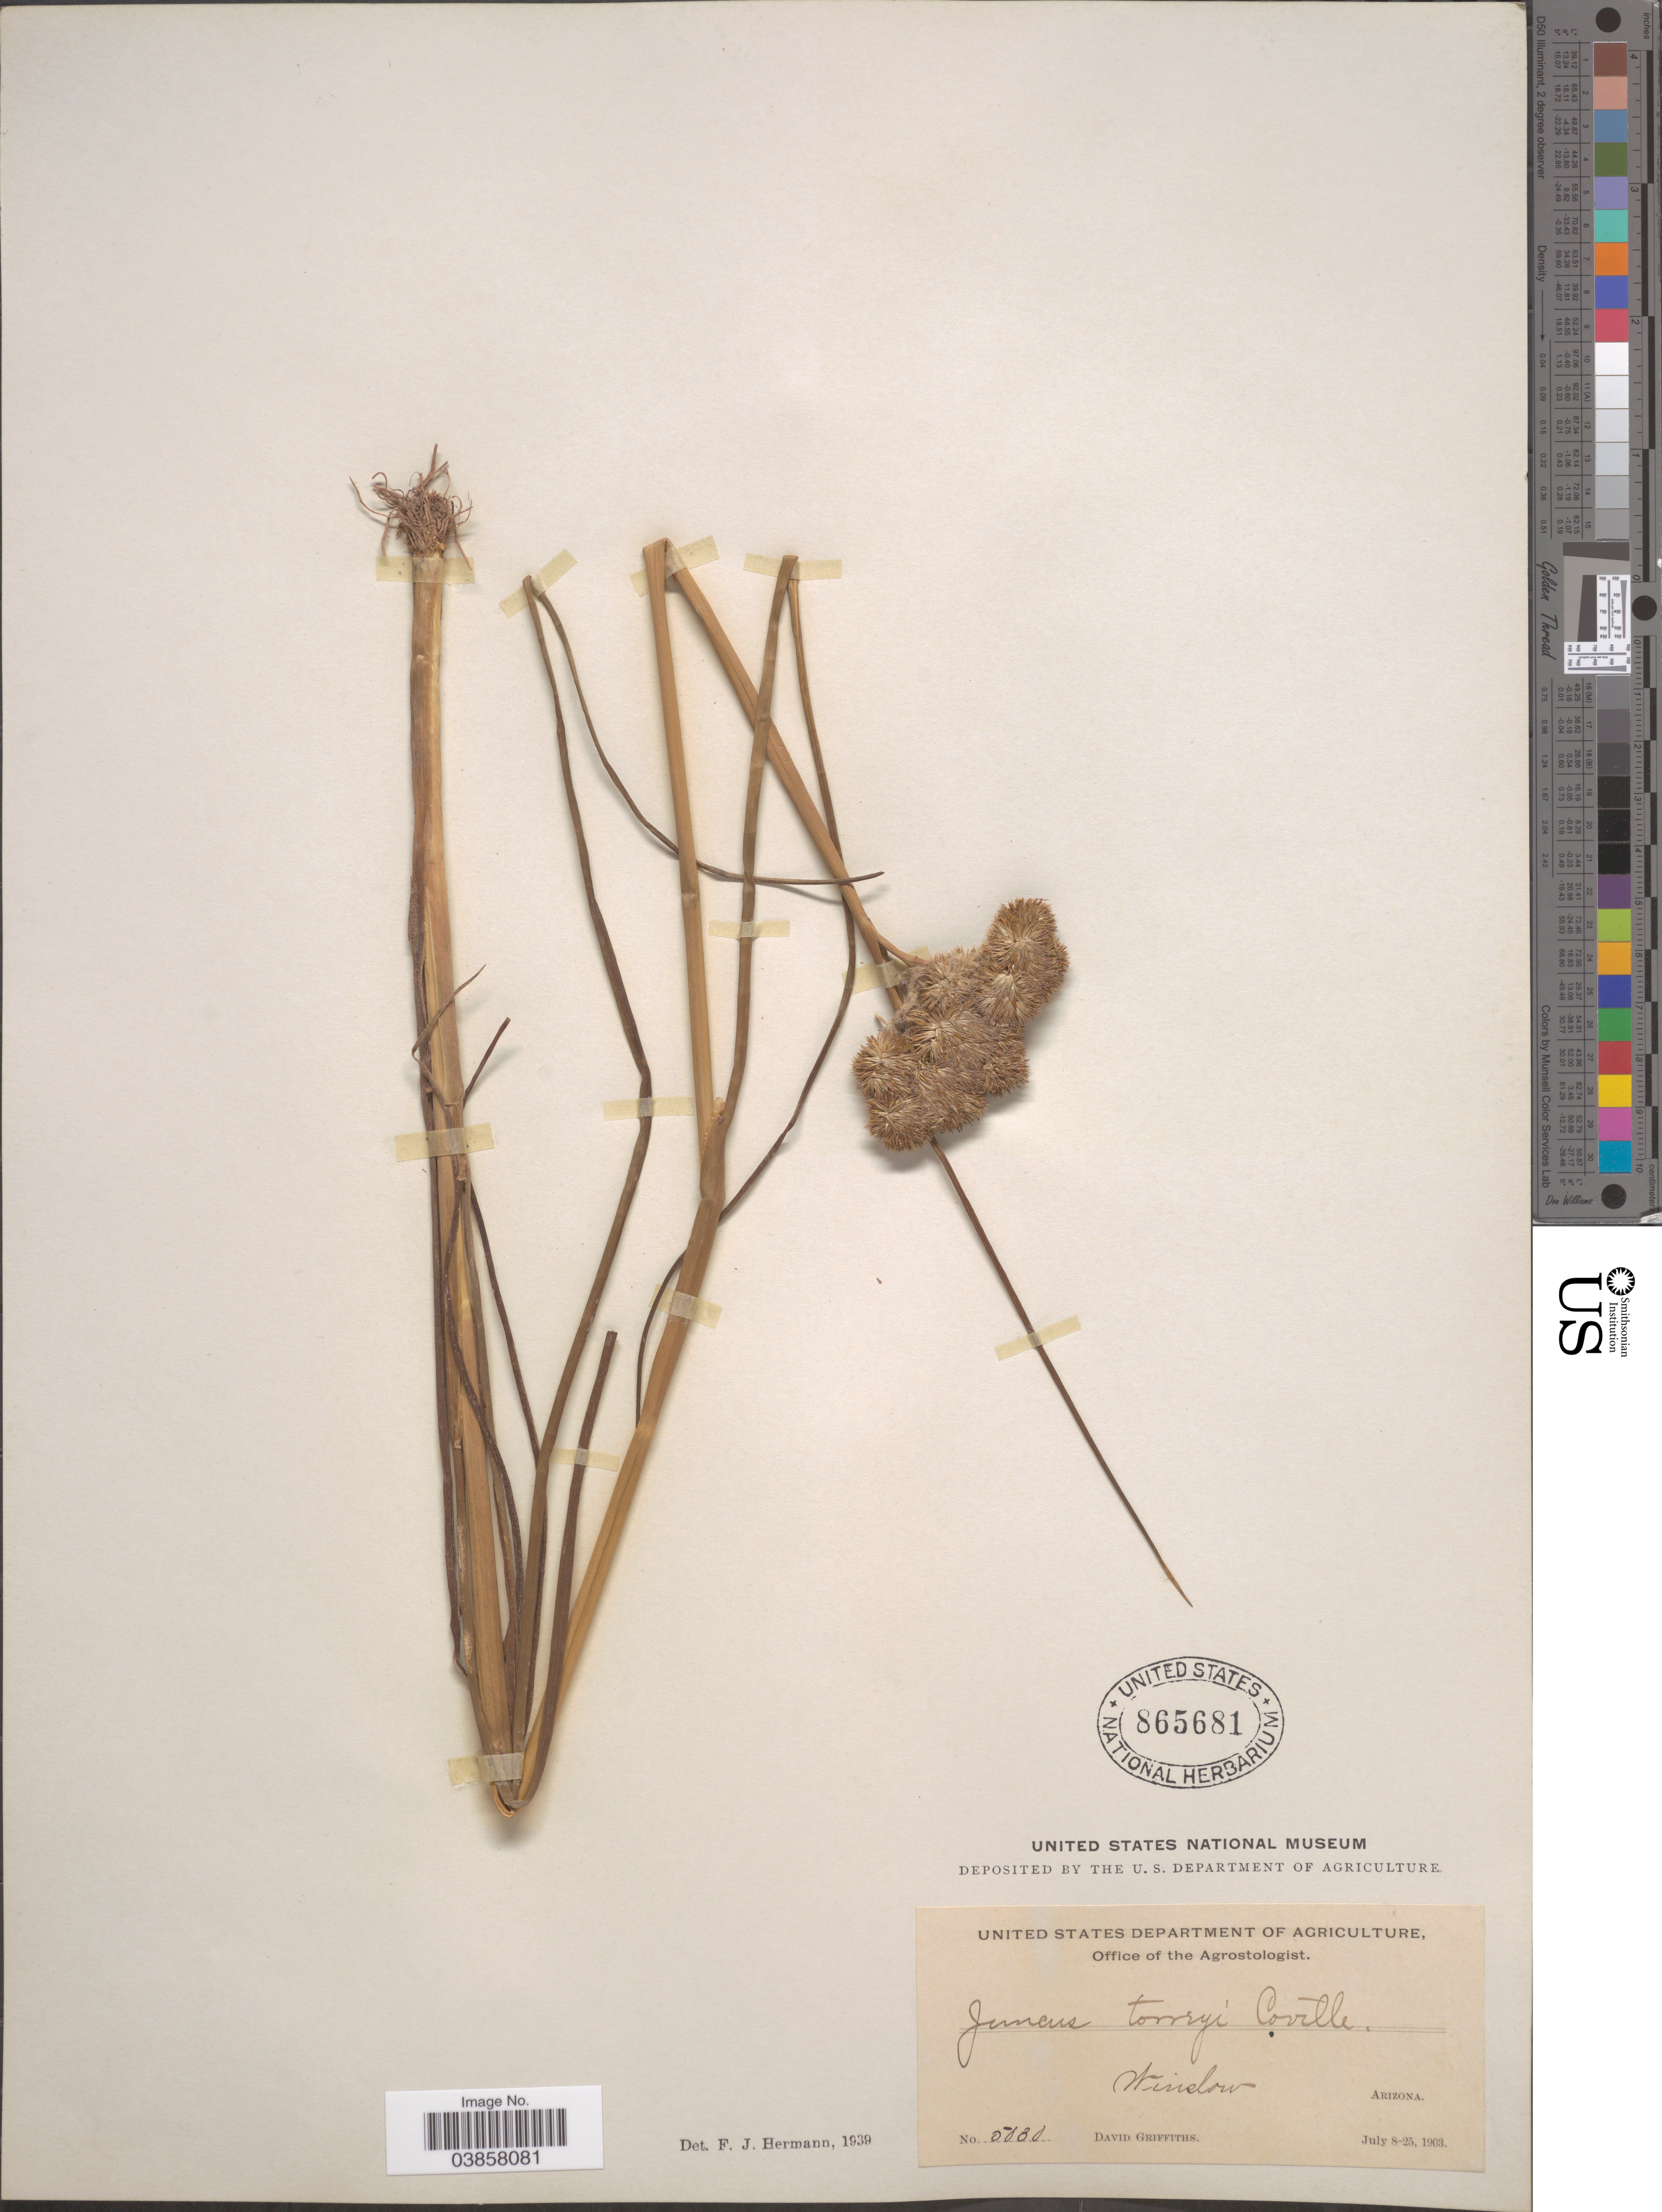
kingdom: Plantae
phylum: Tracheophyta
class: Liliopsida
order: Poales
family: Juncaceae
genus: Juncus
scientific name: Juncus torreyi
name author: Coville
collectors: D. Griffiths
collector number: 5030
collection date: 1903-07-08/1903-07-25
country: United States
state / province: Arizona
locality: Winslow.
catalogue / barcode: US 865681